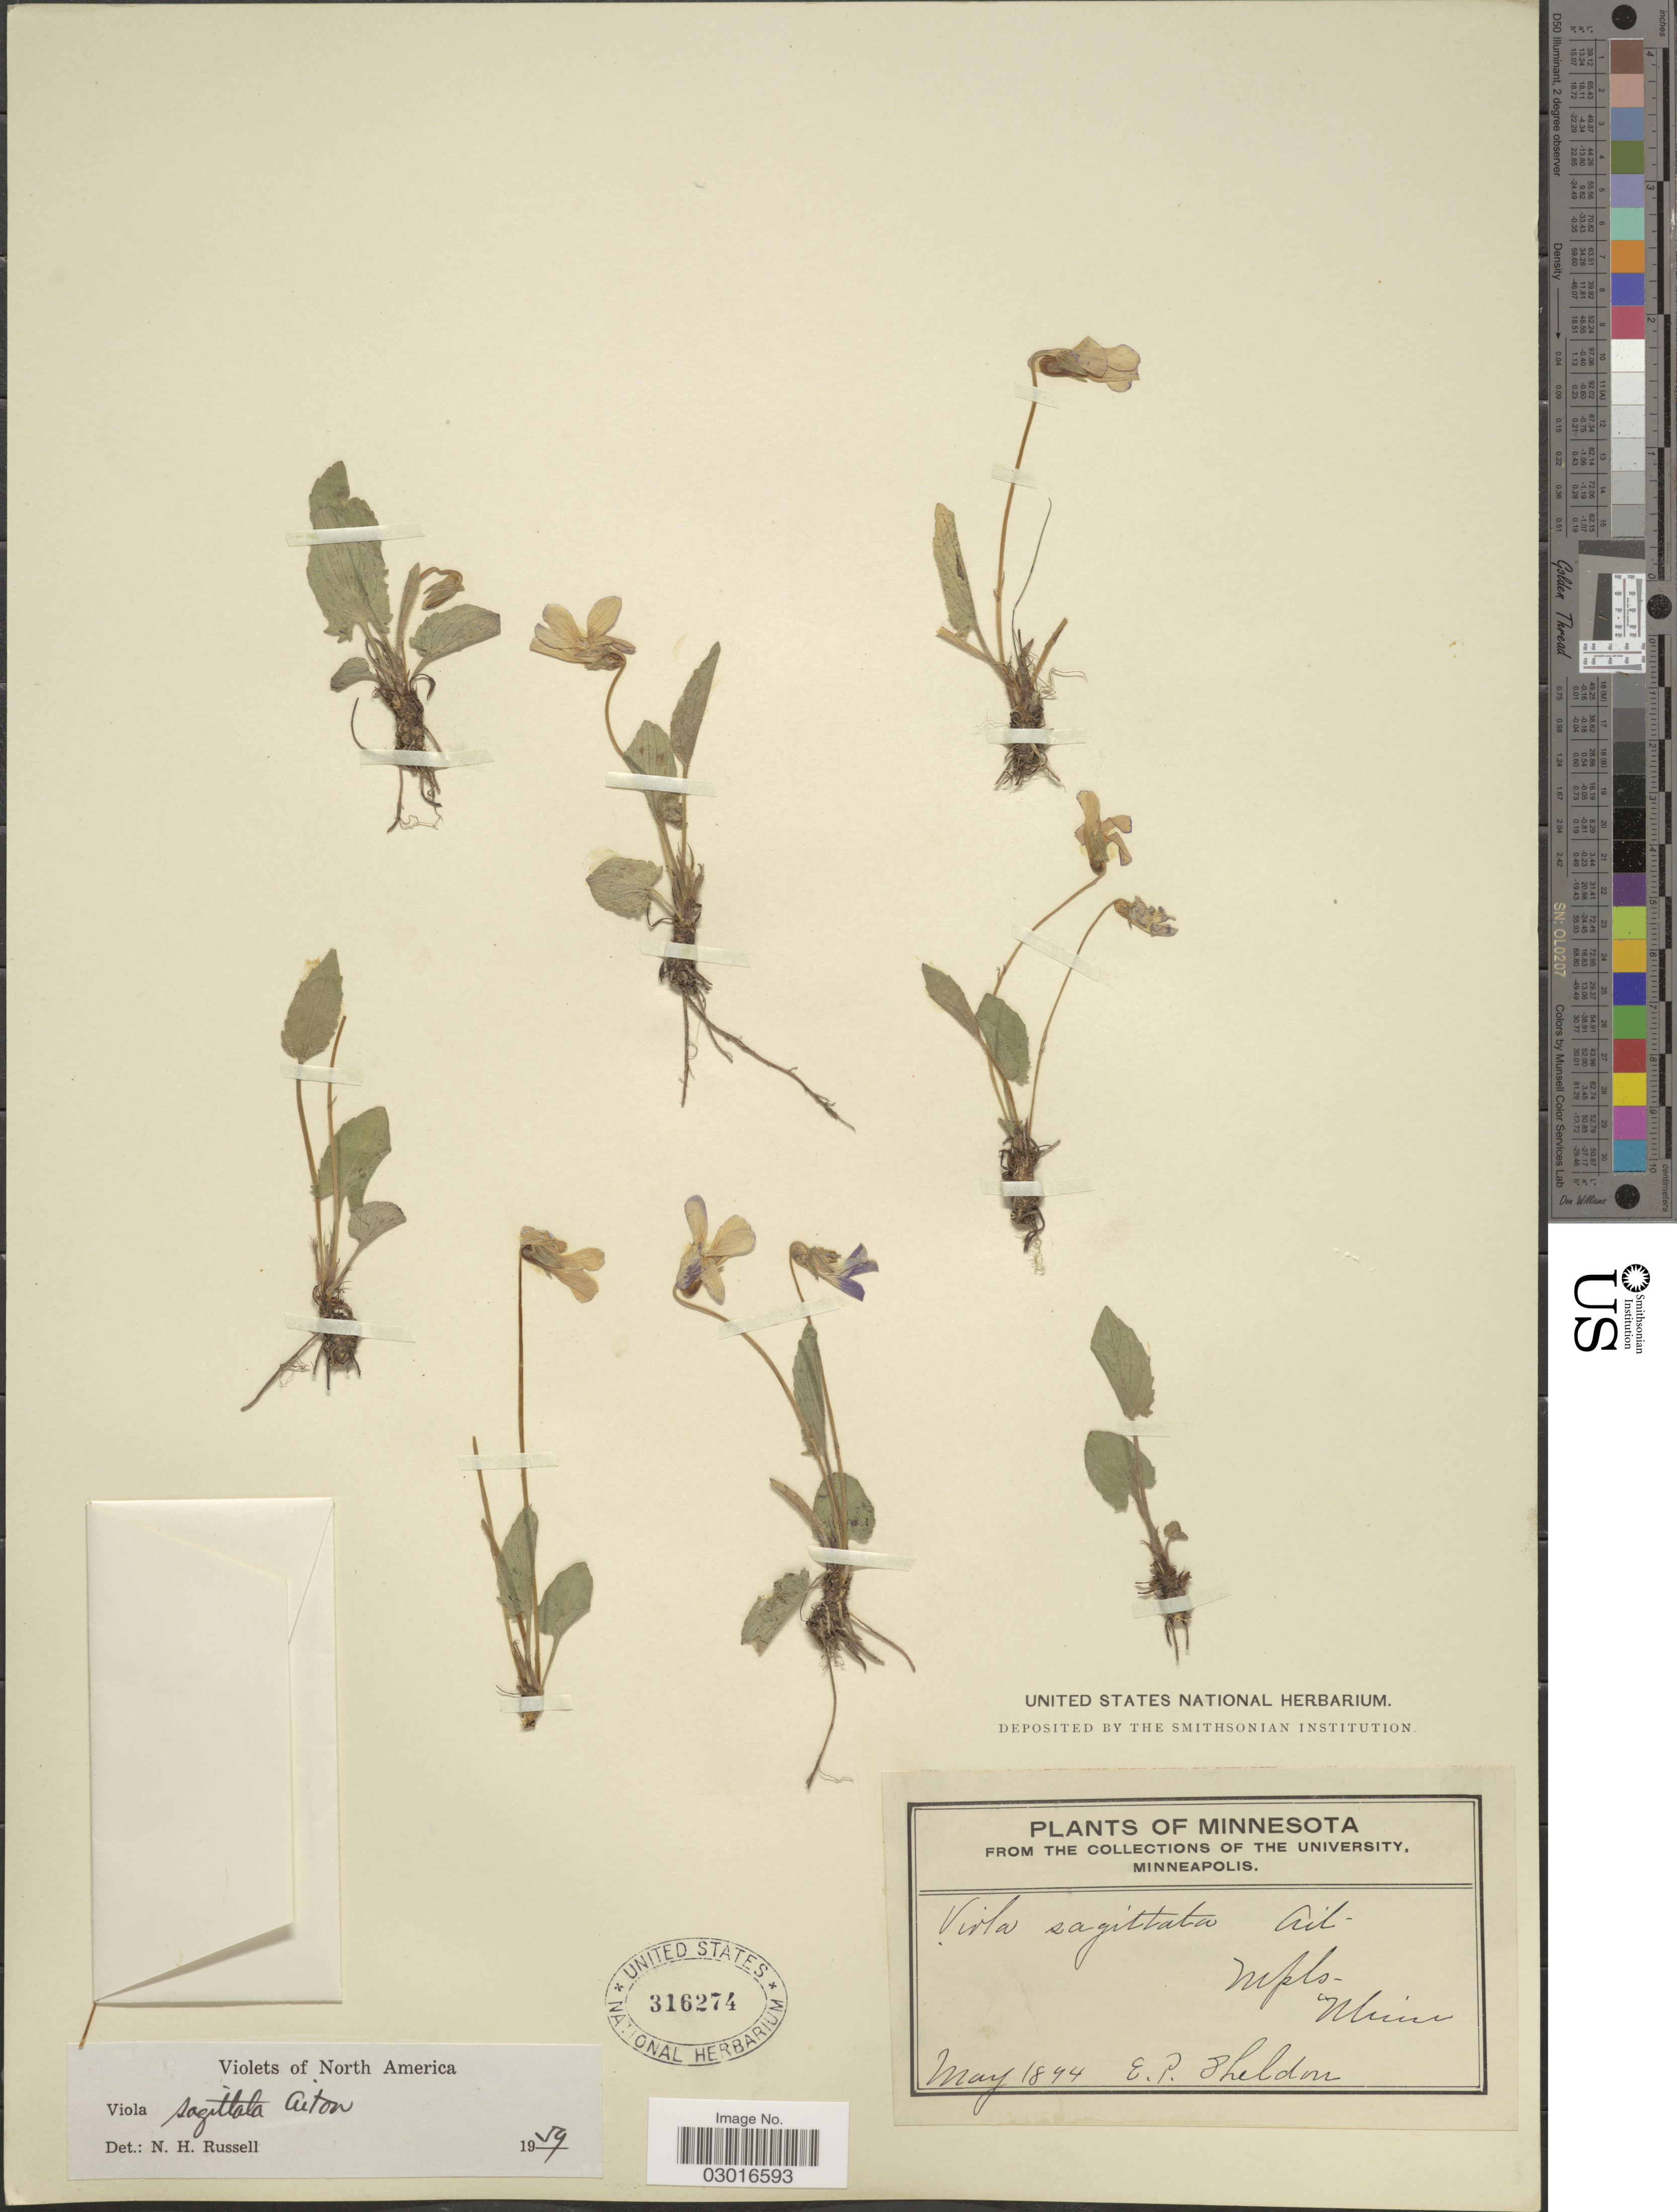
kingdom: Plantae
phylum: Tracheophyta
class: Magnoliopsida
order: Malpighiales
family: Violaceae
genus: Viola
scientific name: Viola sagittata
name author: Aiton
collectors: E. P. Sheldon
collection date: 1844-05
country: United States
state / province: Minnesota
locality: Mpls. [Minneapolis]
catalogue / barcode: US 316274